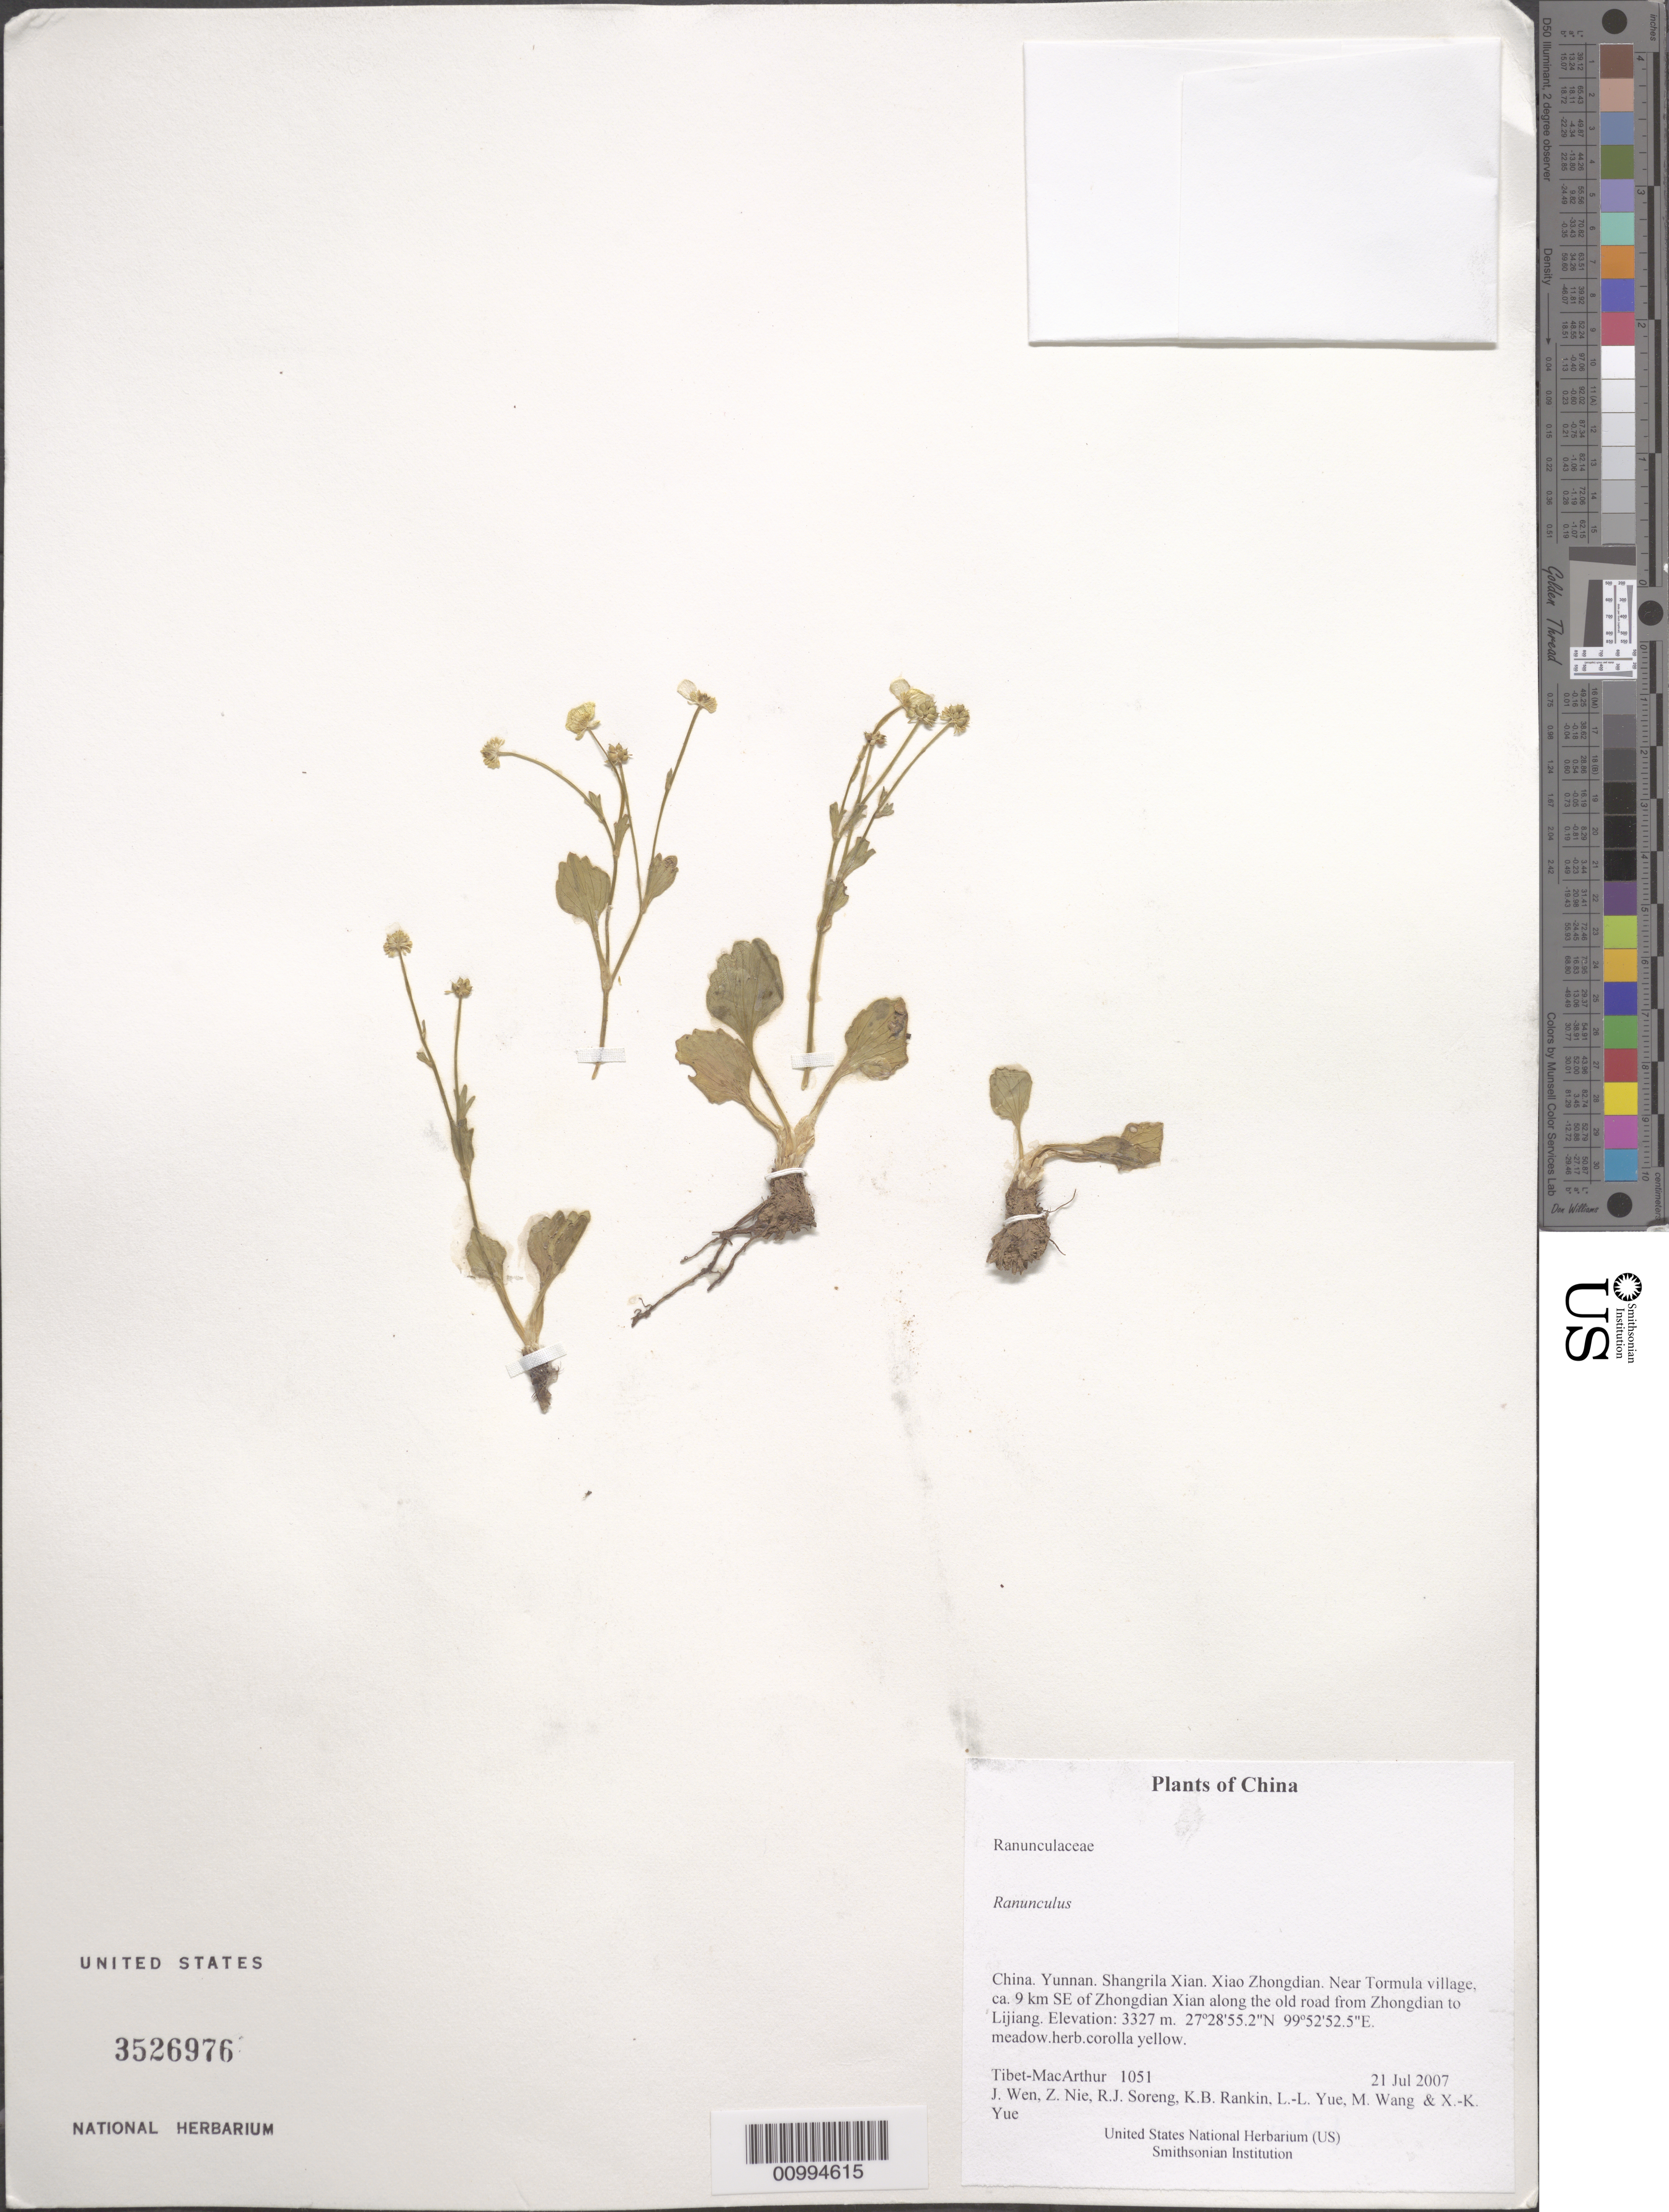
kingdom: Plantae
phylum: Tracheophyta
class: Magnoliopsida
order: Ranunculales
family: Ranunculaceae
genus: Ranunculus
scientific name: Ranunculus sp.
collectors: Tibet-MacArthur, J. Wen, Z. Nie, R. J. Soreng, K. Rankin, L. Yue, M. Wang & X. Yue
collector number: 1051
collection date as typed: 21 Jul 2007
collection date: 2007-07-21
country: China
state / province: Yunnan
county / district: Shangrila Xian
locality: Xiao Zhongdian. Near Tormula village, ca. 9 km SE of Zhongdian Xian along the old road from Zhongdian to Lijiang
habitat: meadow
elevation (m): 3327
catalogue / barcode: US 3526976